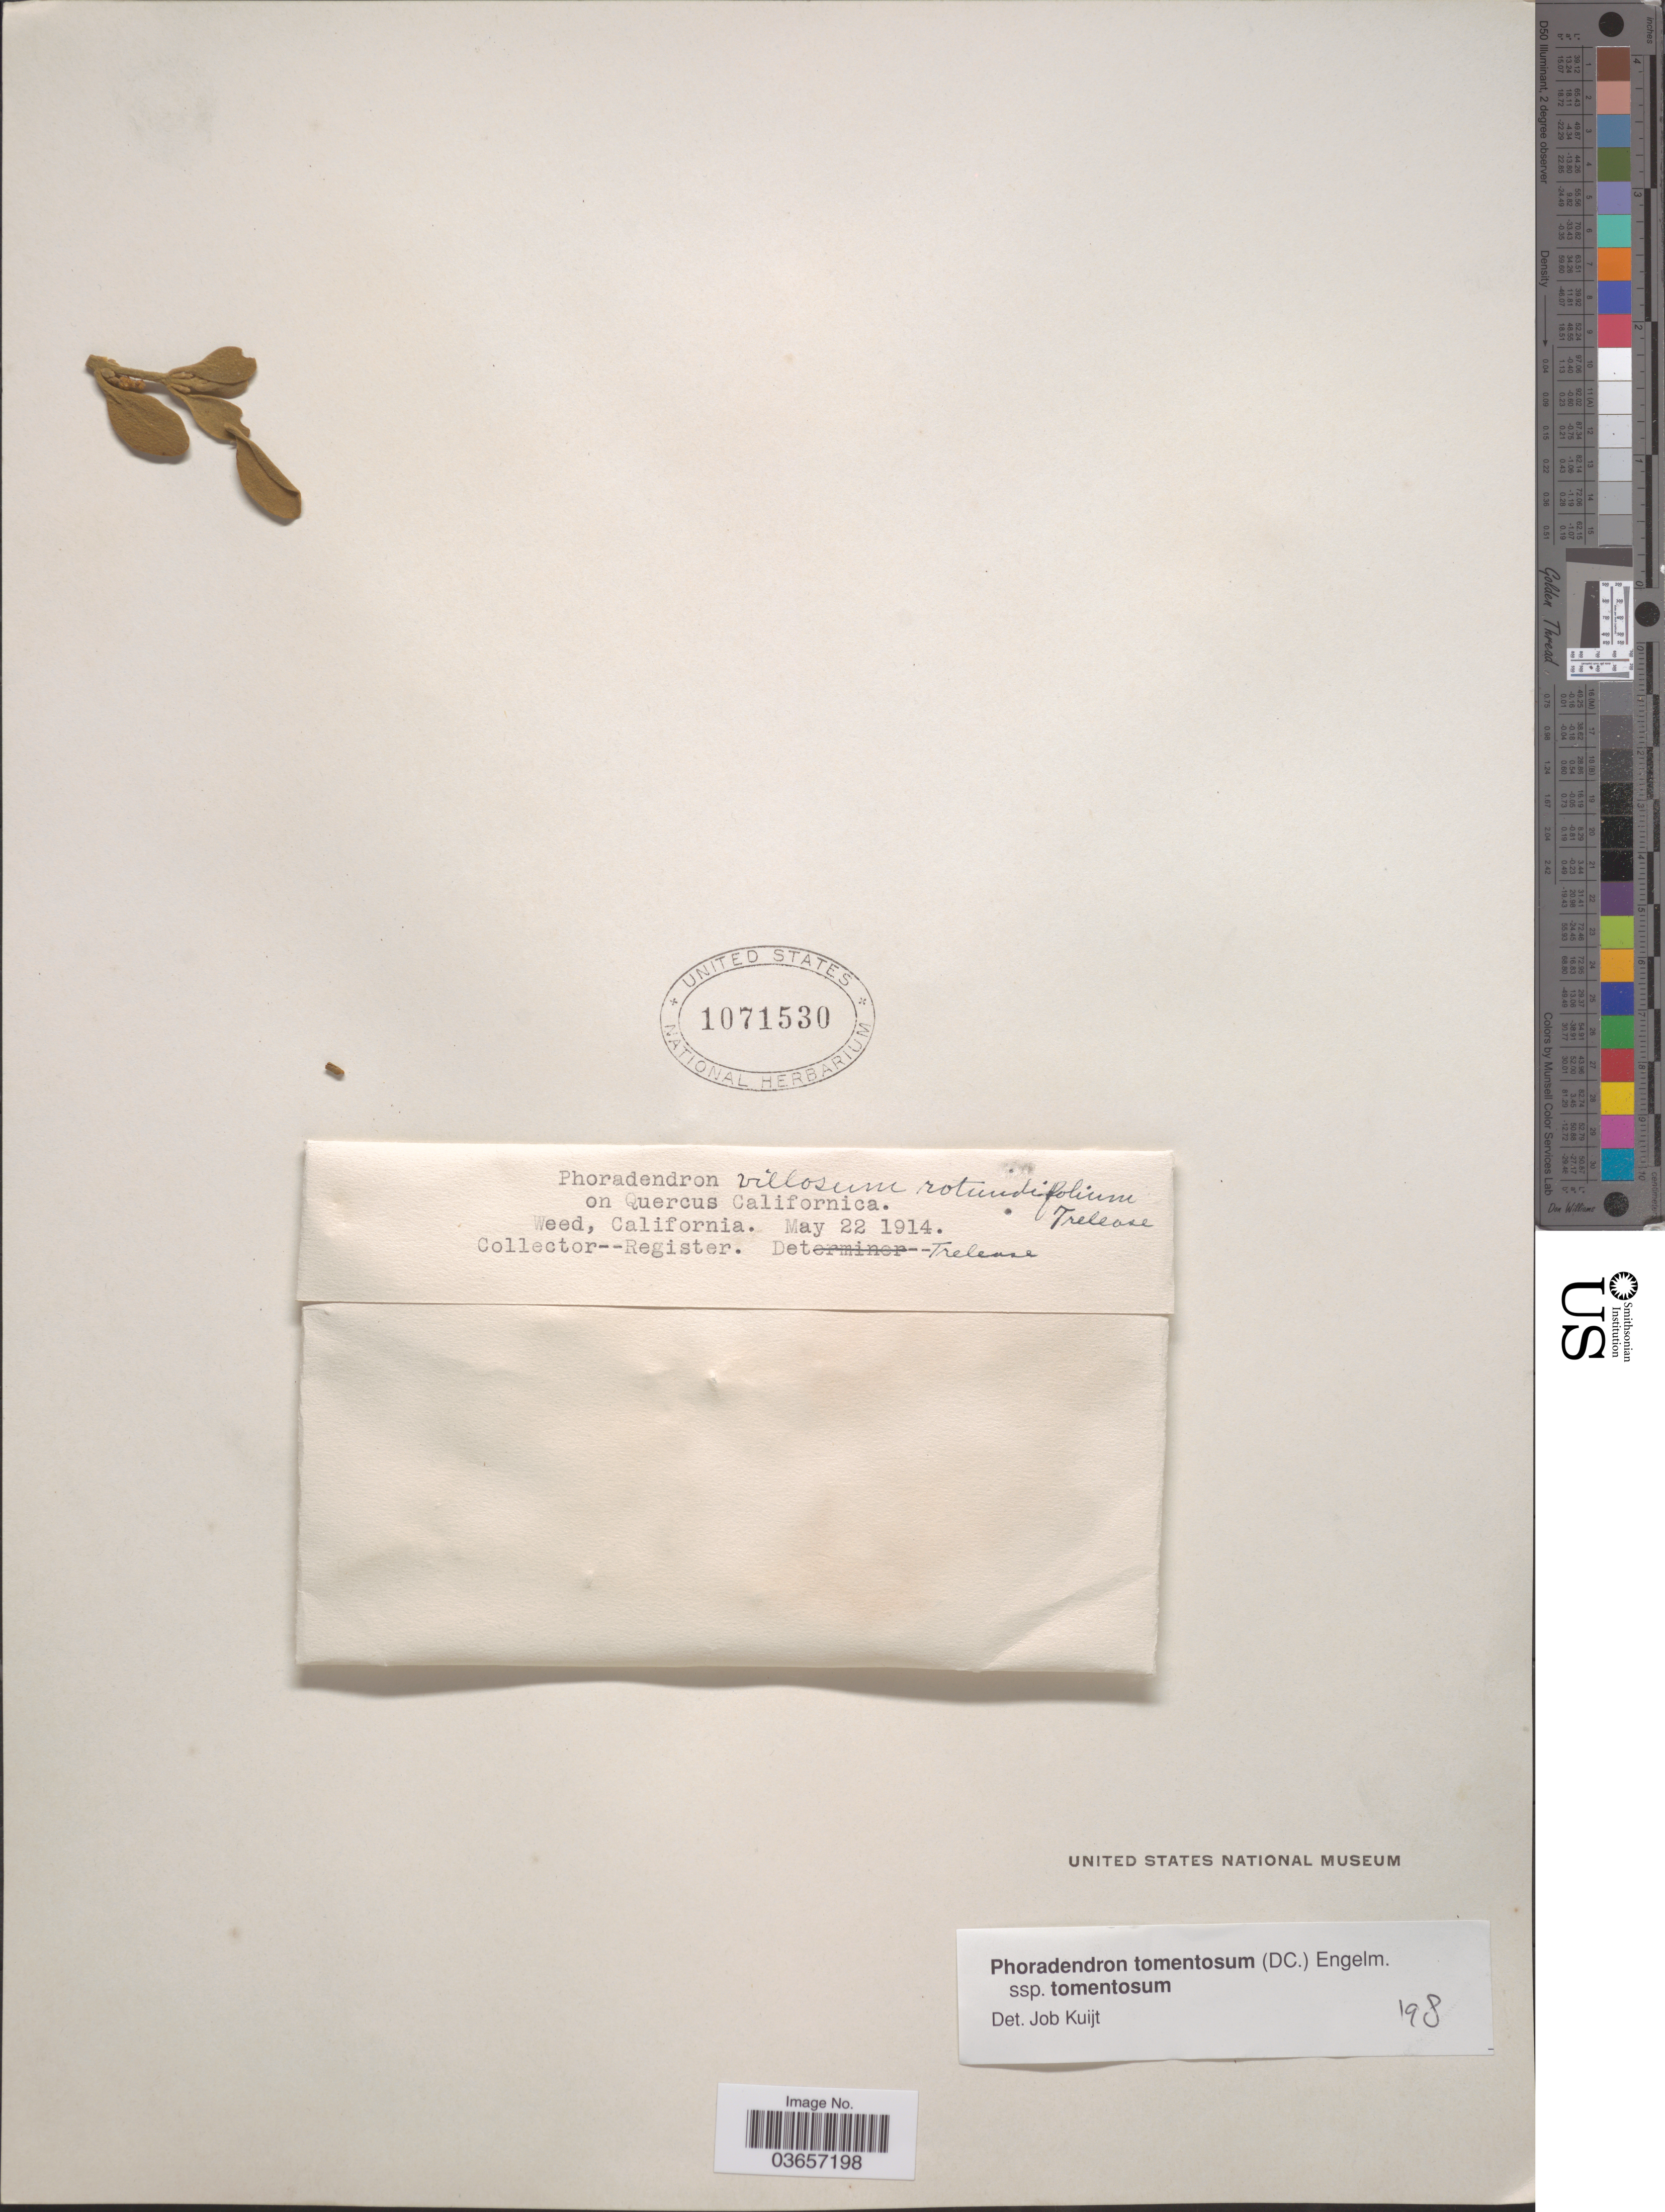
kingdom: Plantae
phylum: Tracheophyta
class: Magnoliopsida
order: Santalales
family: Viscaceae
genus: Phoradendron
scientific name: Phoradendron tomentosum subsp. tomentosum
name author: DC.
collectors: Register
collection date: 1914-05-22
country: United States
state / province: California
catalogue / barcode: US 1071530